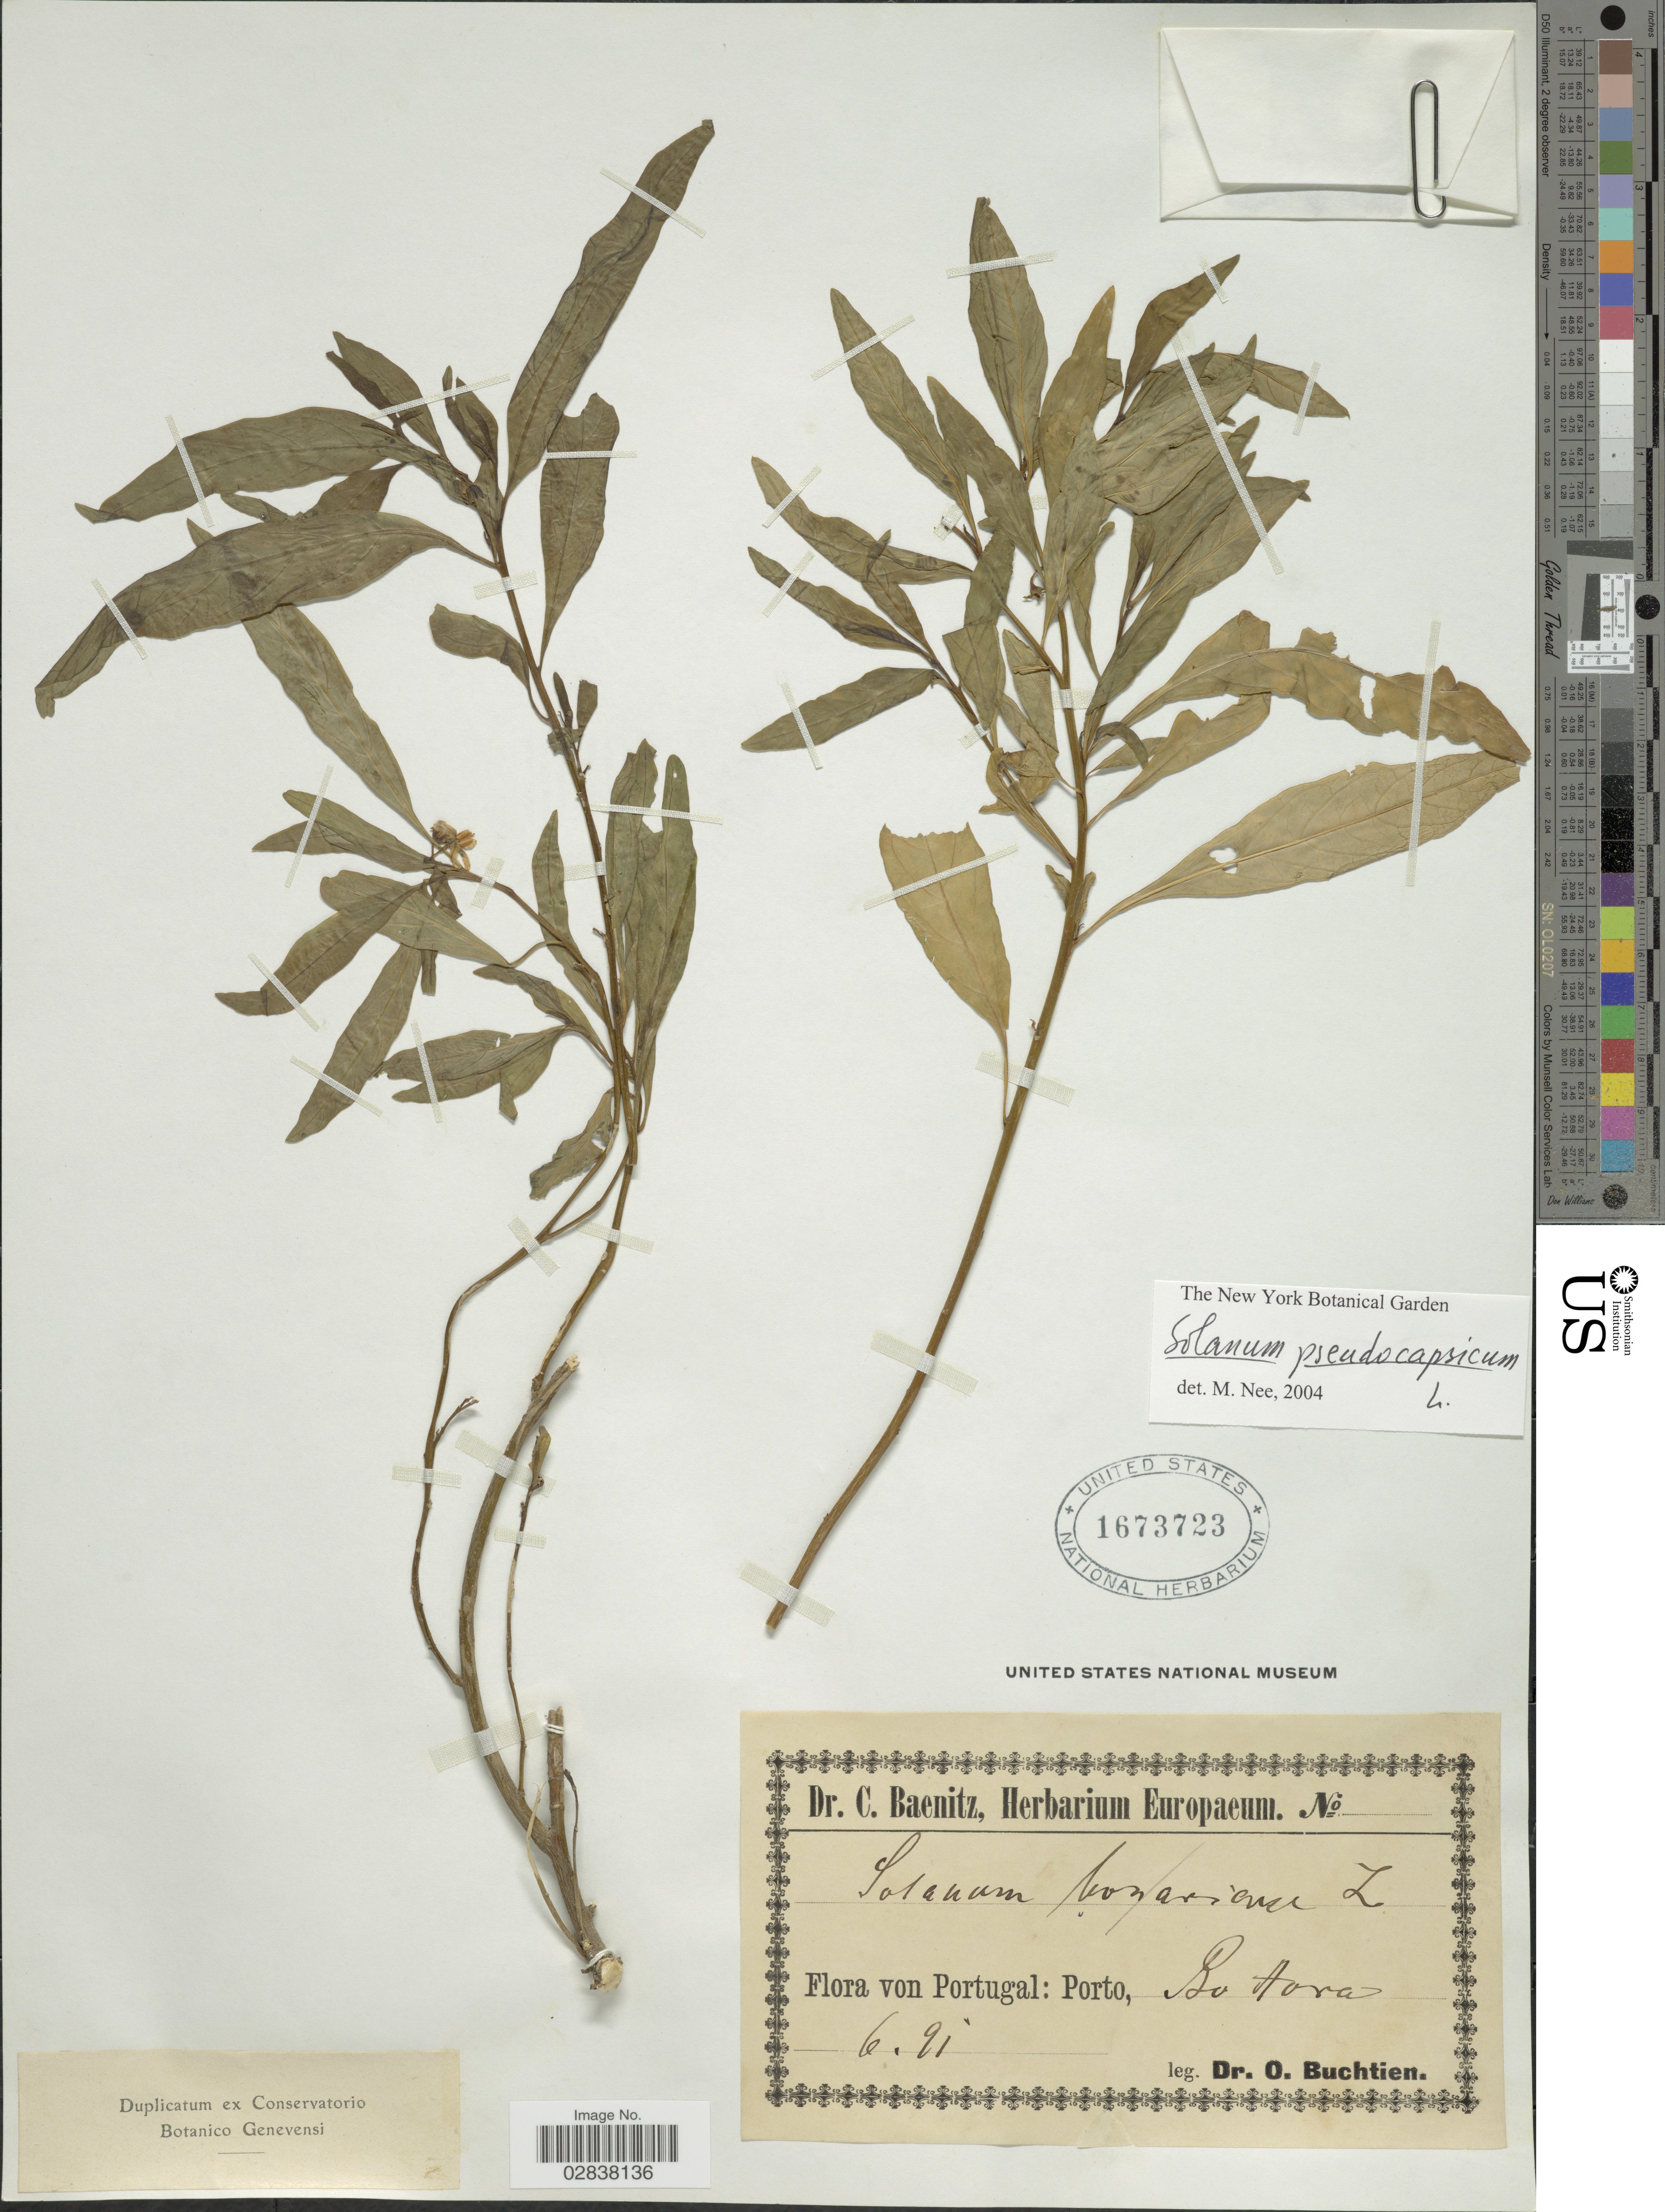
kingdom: Plantae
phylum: Tracheophyta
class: Magnoliopsida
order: Solanales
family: Solanaceae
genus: Solanum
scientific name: Solanum pseudocapsicum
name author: L.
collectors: O. Buchtien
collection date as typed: Transcribed d/m/y: /6/91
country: Portugal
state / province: Porto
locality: Ro Aora.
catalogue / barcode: US 1673723